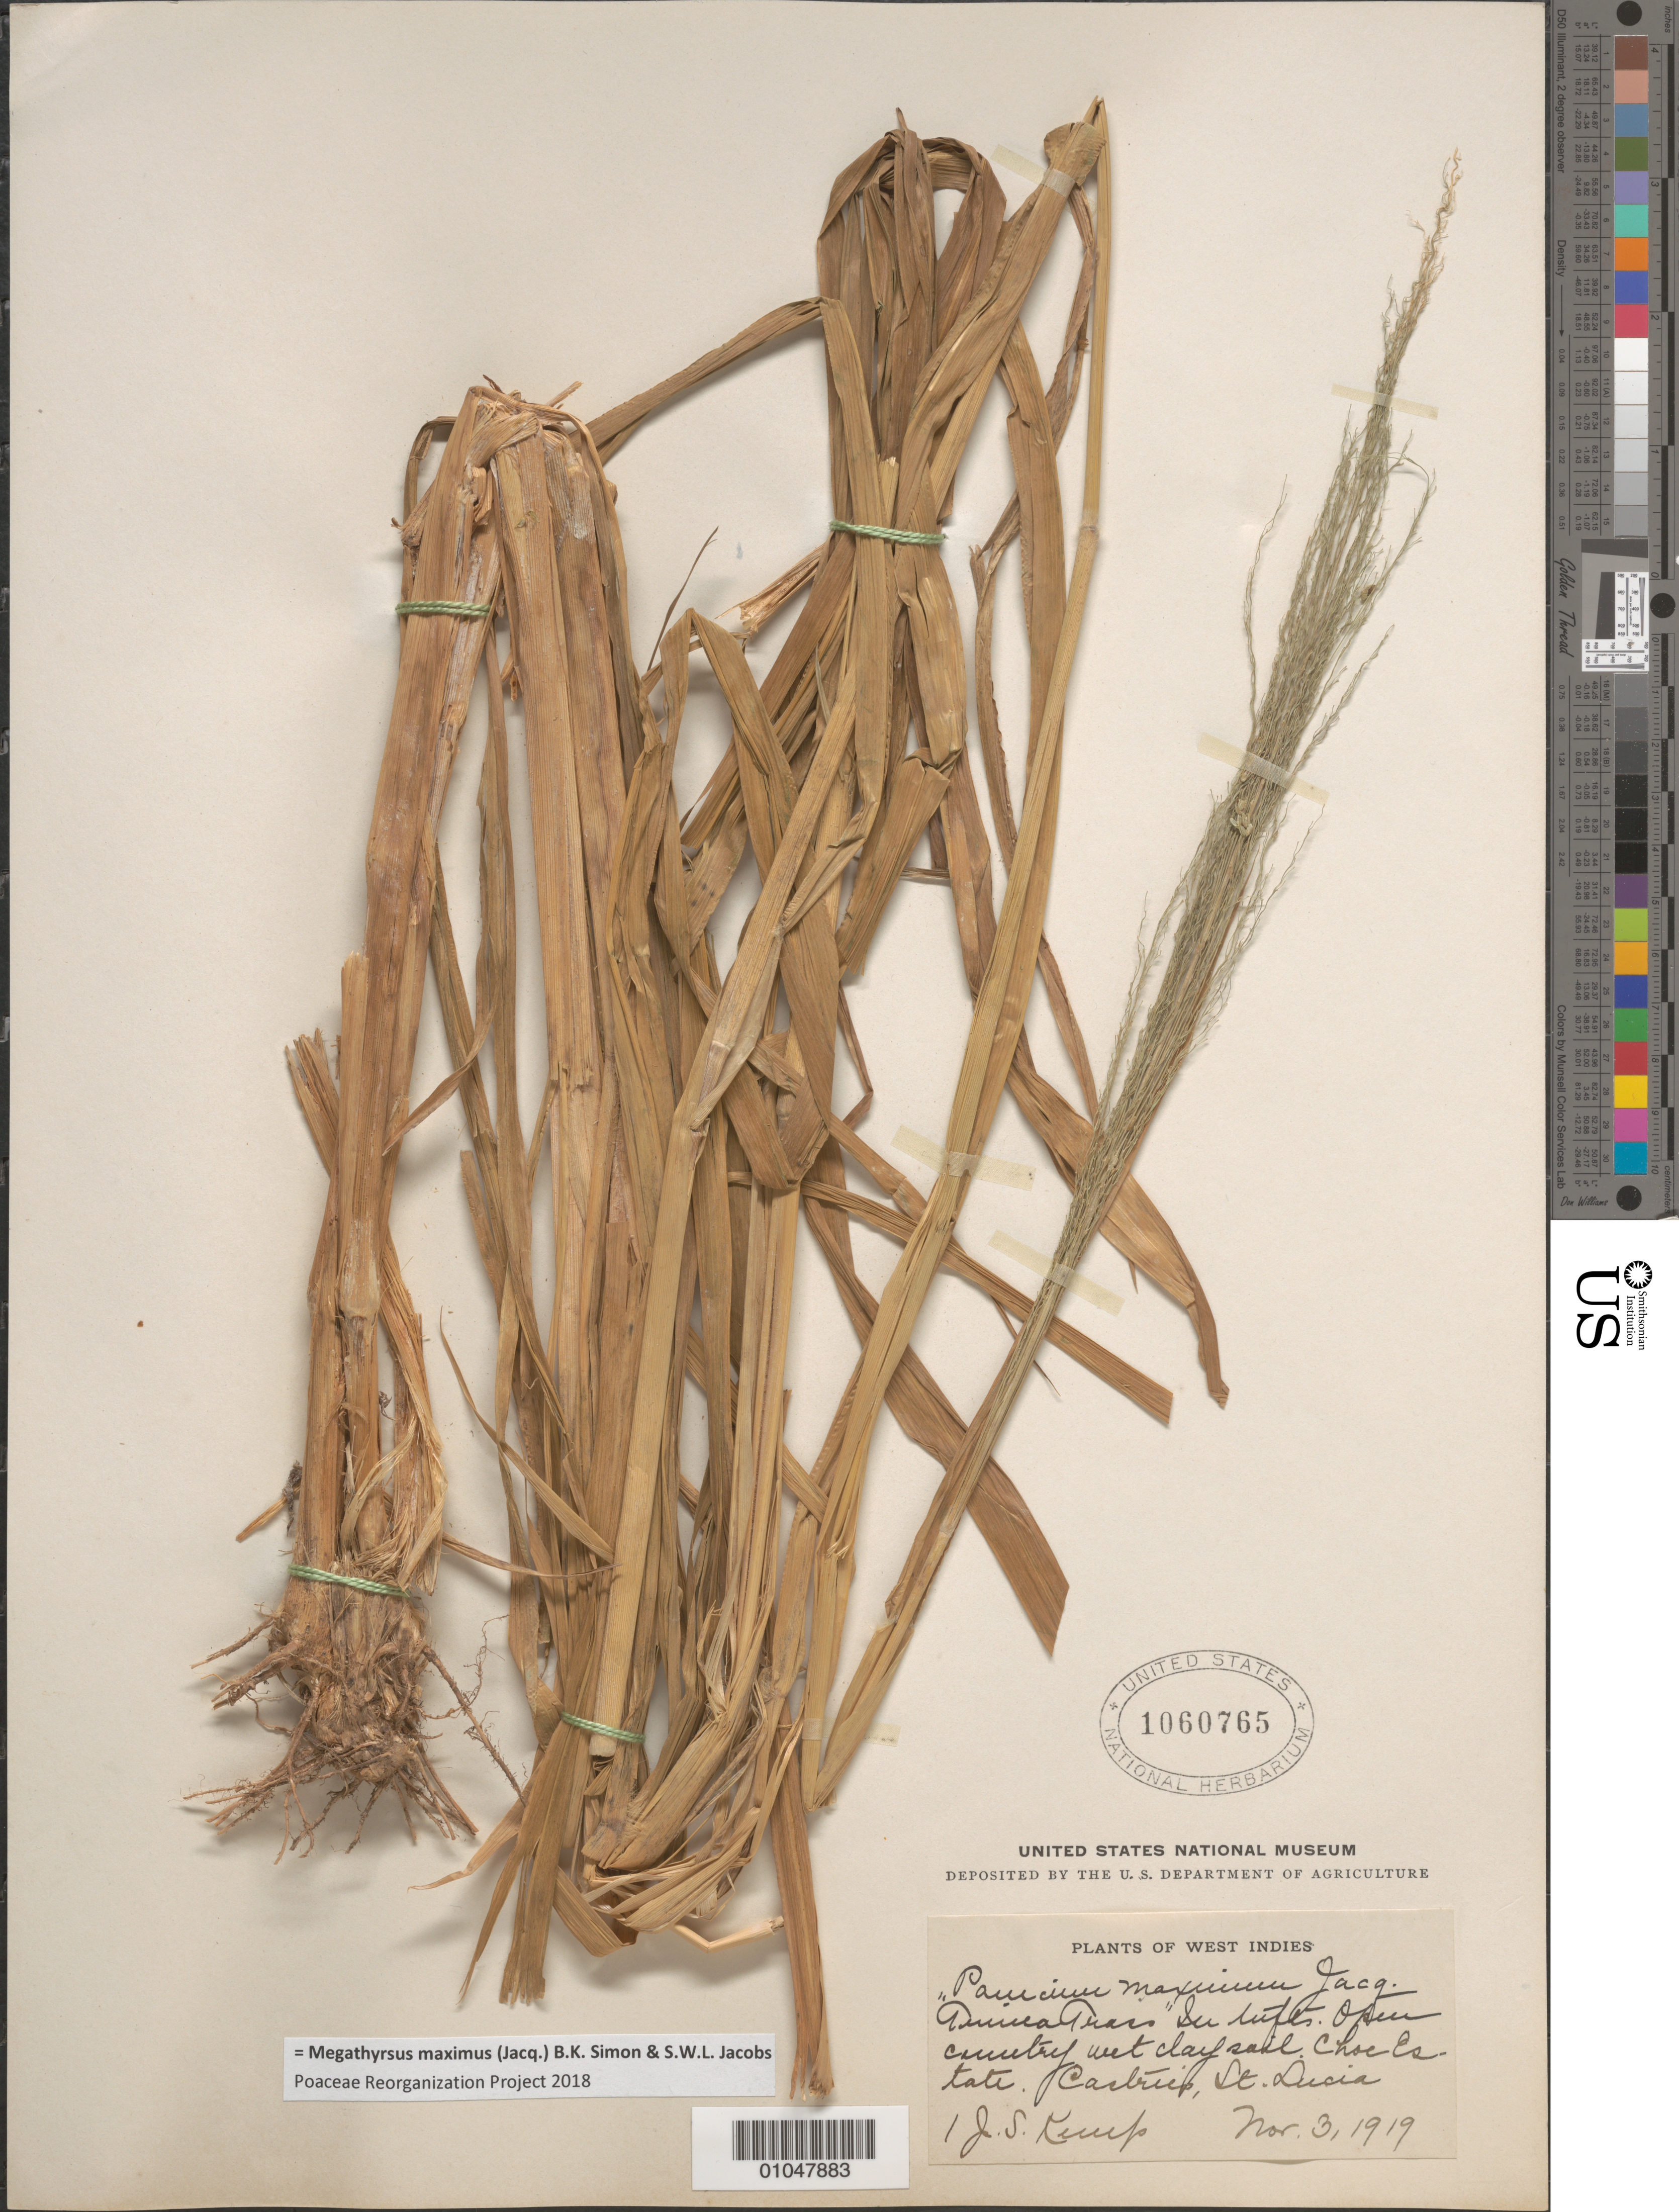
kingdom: Plantae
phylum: Tracheophyta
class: Liliopsida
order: Poales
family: Poaceae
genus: Panicum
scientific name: Panicum maximum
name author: Jacq.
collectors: J. Kemp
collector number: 1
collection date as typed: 03 Nov 1919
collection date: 1919-11-03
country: St. Lucia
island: St. Lucia I.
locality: Choe Estate, Castrip, St. Lucia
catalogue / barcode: US 1060765